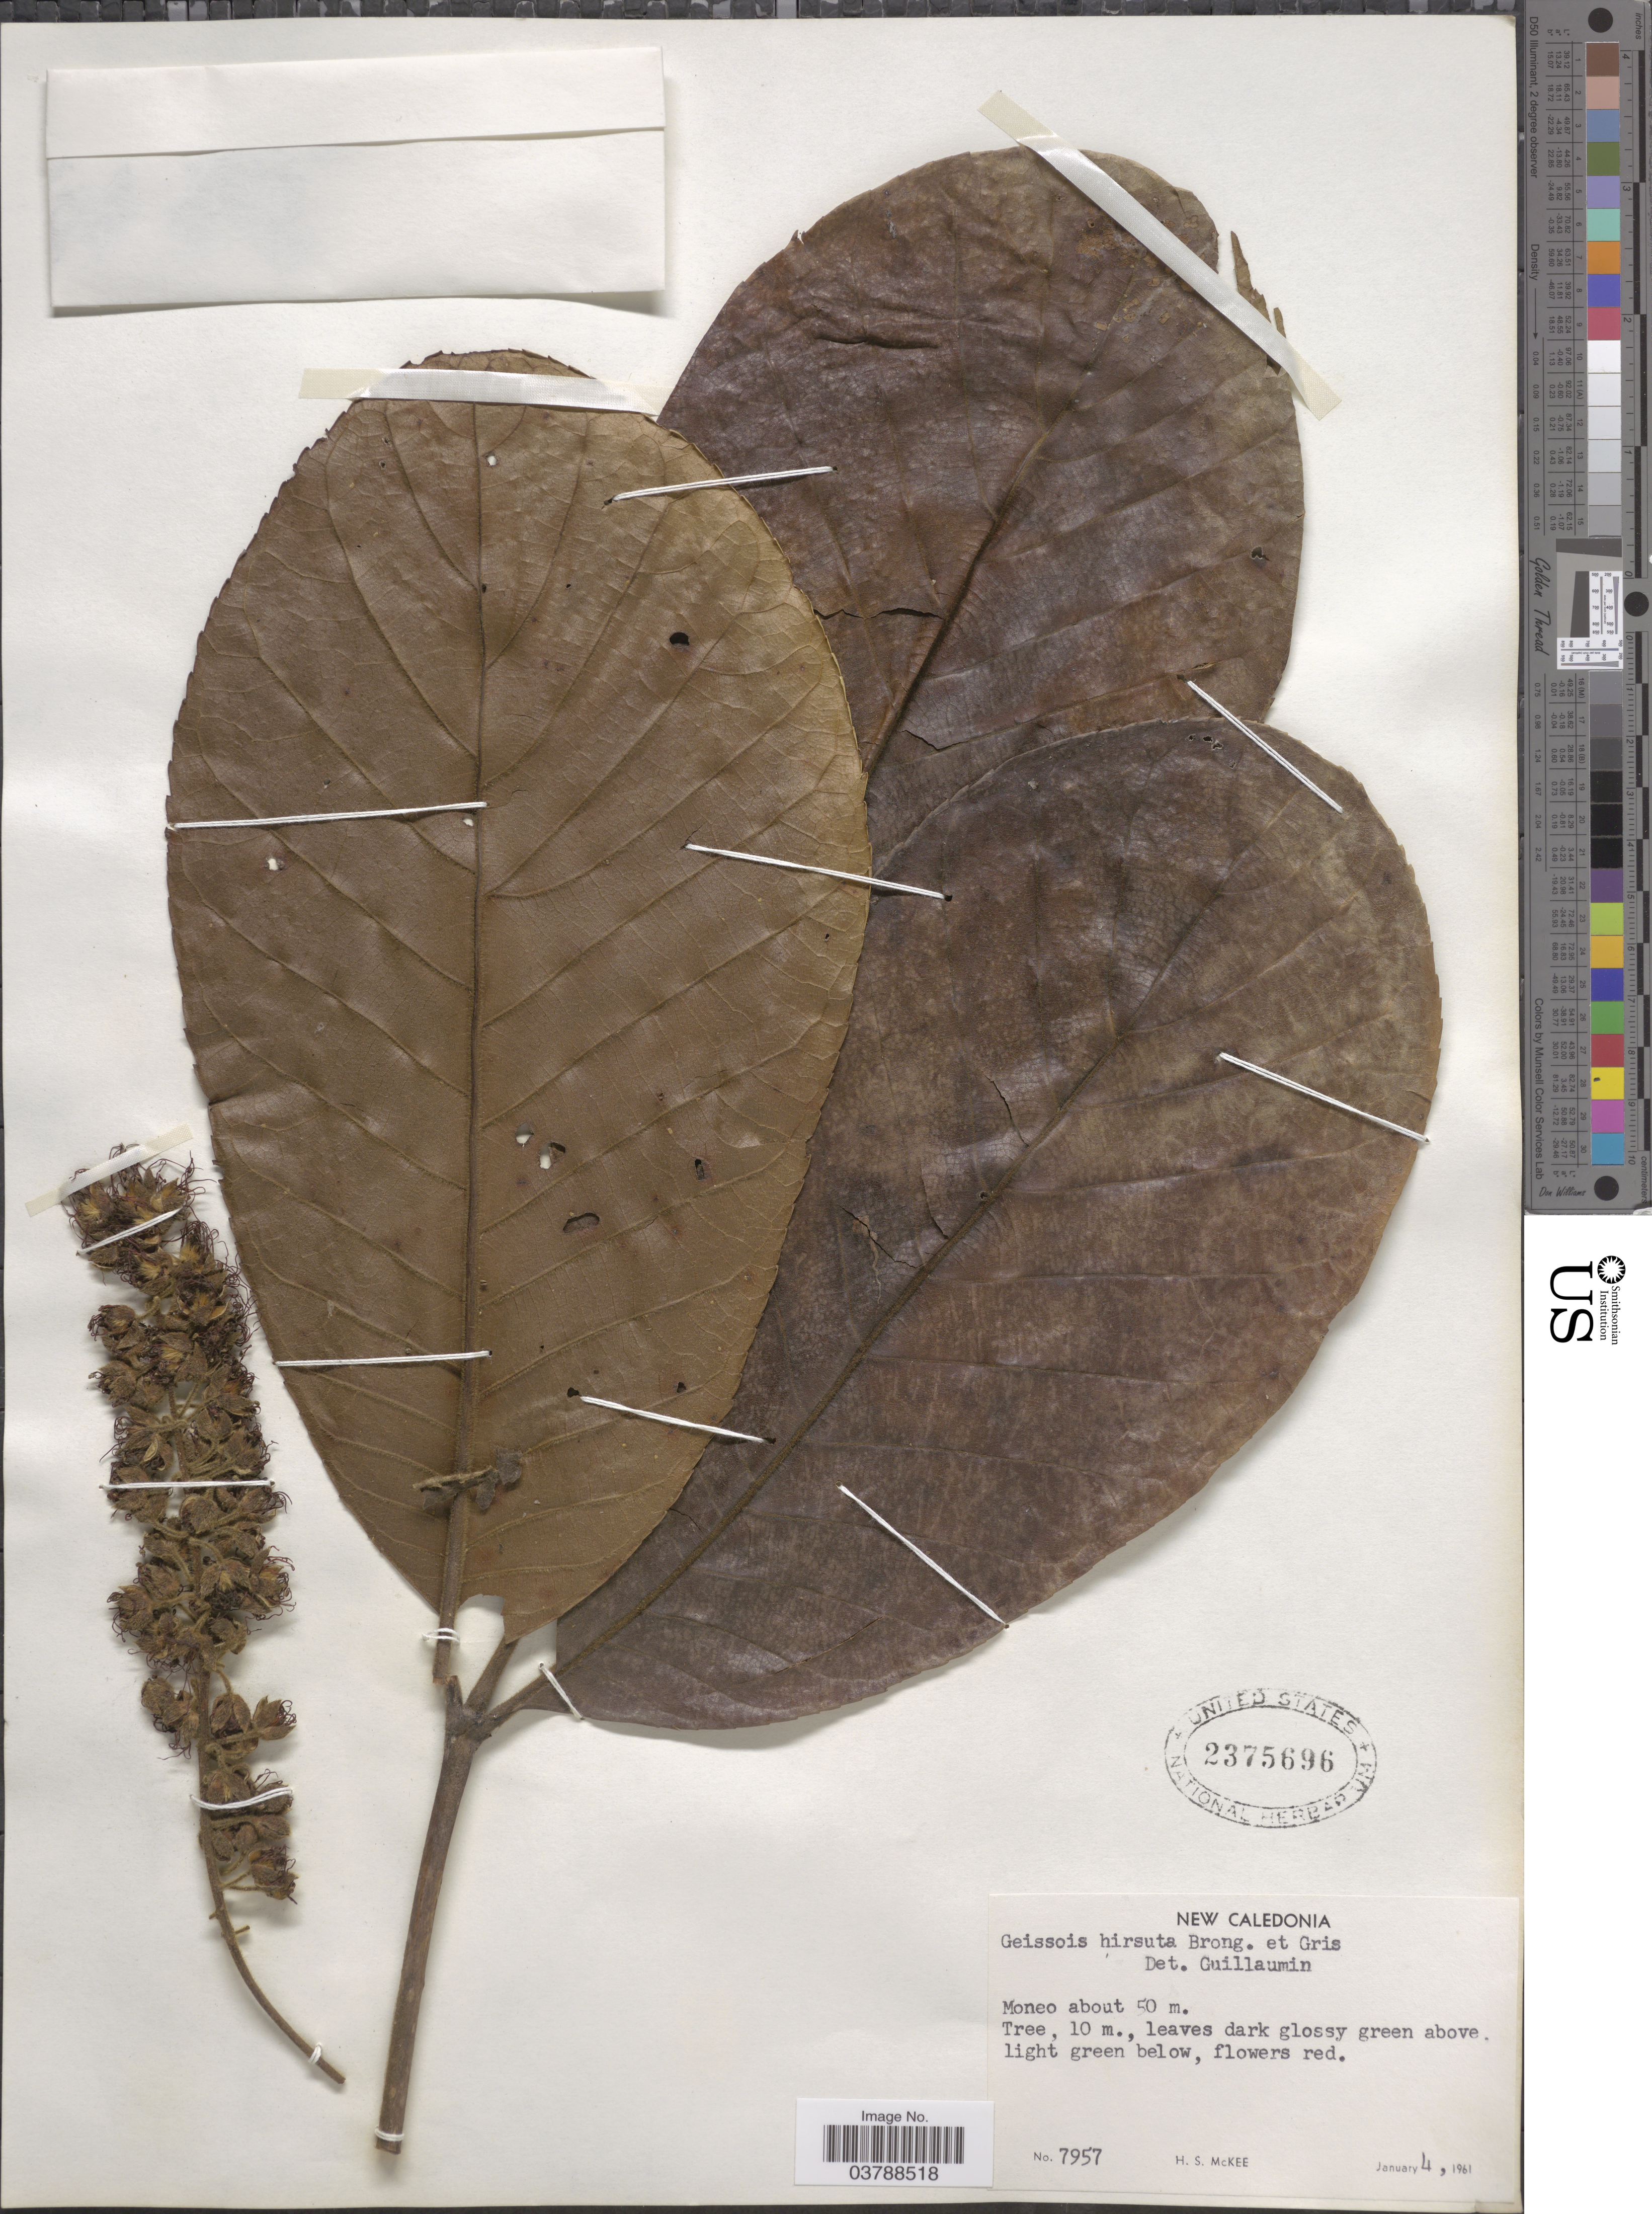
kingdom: Plantae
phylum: Tracheophyta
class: Magnoliopsida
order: Oxalidales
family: Cunoniaceae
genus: Geissois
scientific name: Geissois hirsuta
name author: Brongn. & Gris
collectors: H. S. McKee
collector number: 7957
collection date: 1961-01-04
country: New Caledonia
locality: Moneo.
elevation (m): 50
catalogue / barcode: US 2375696